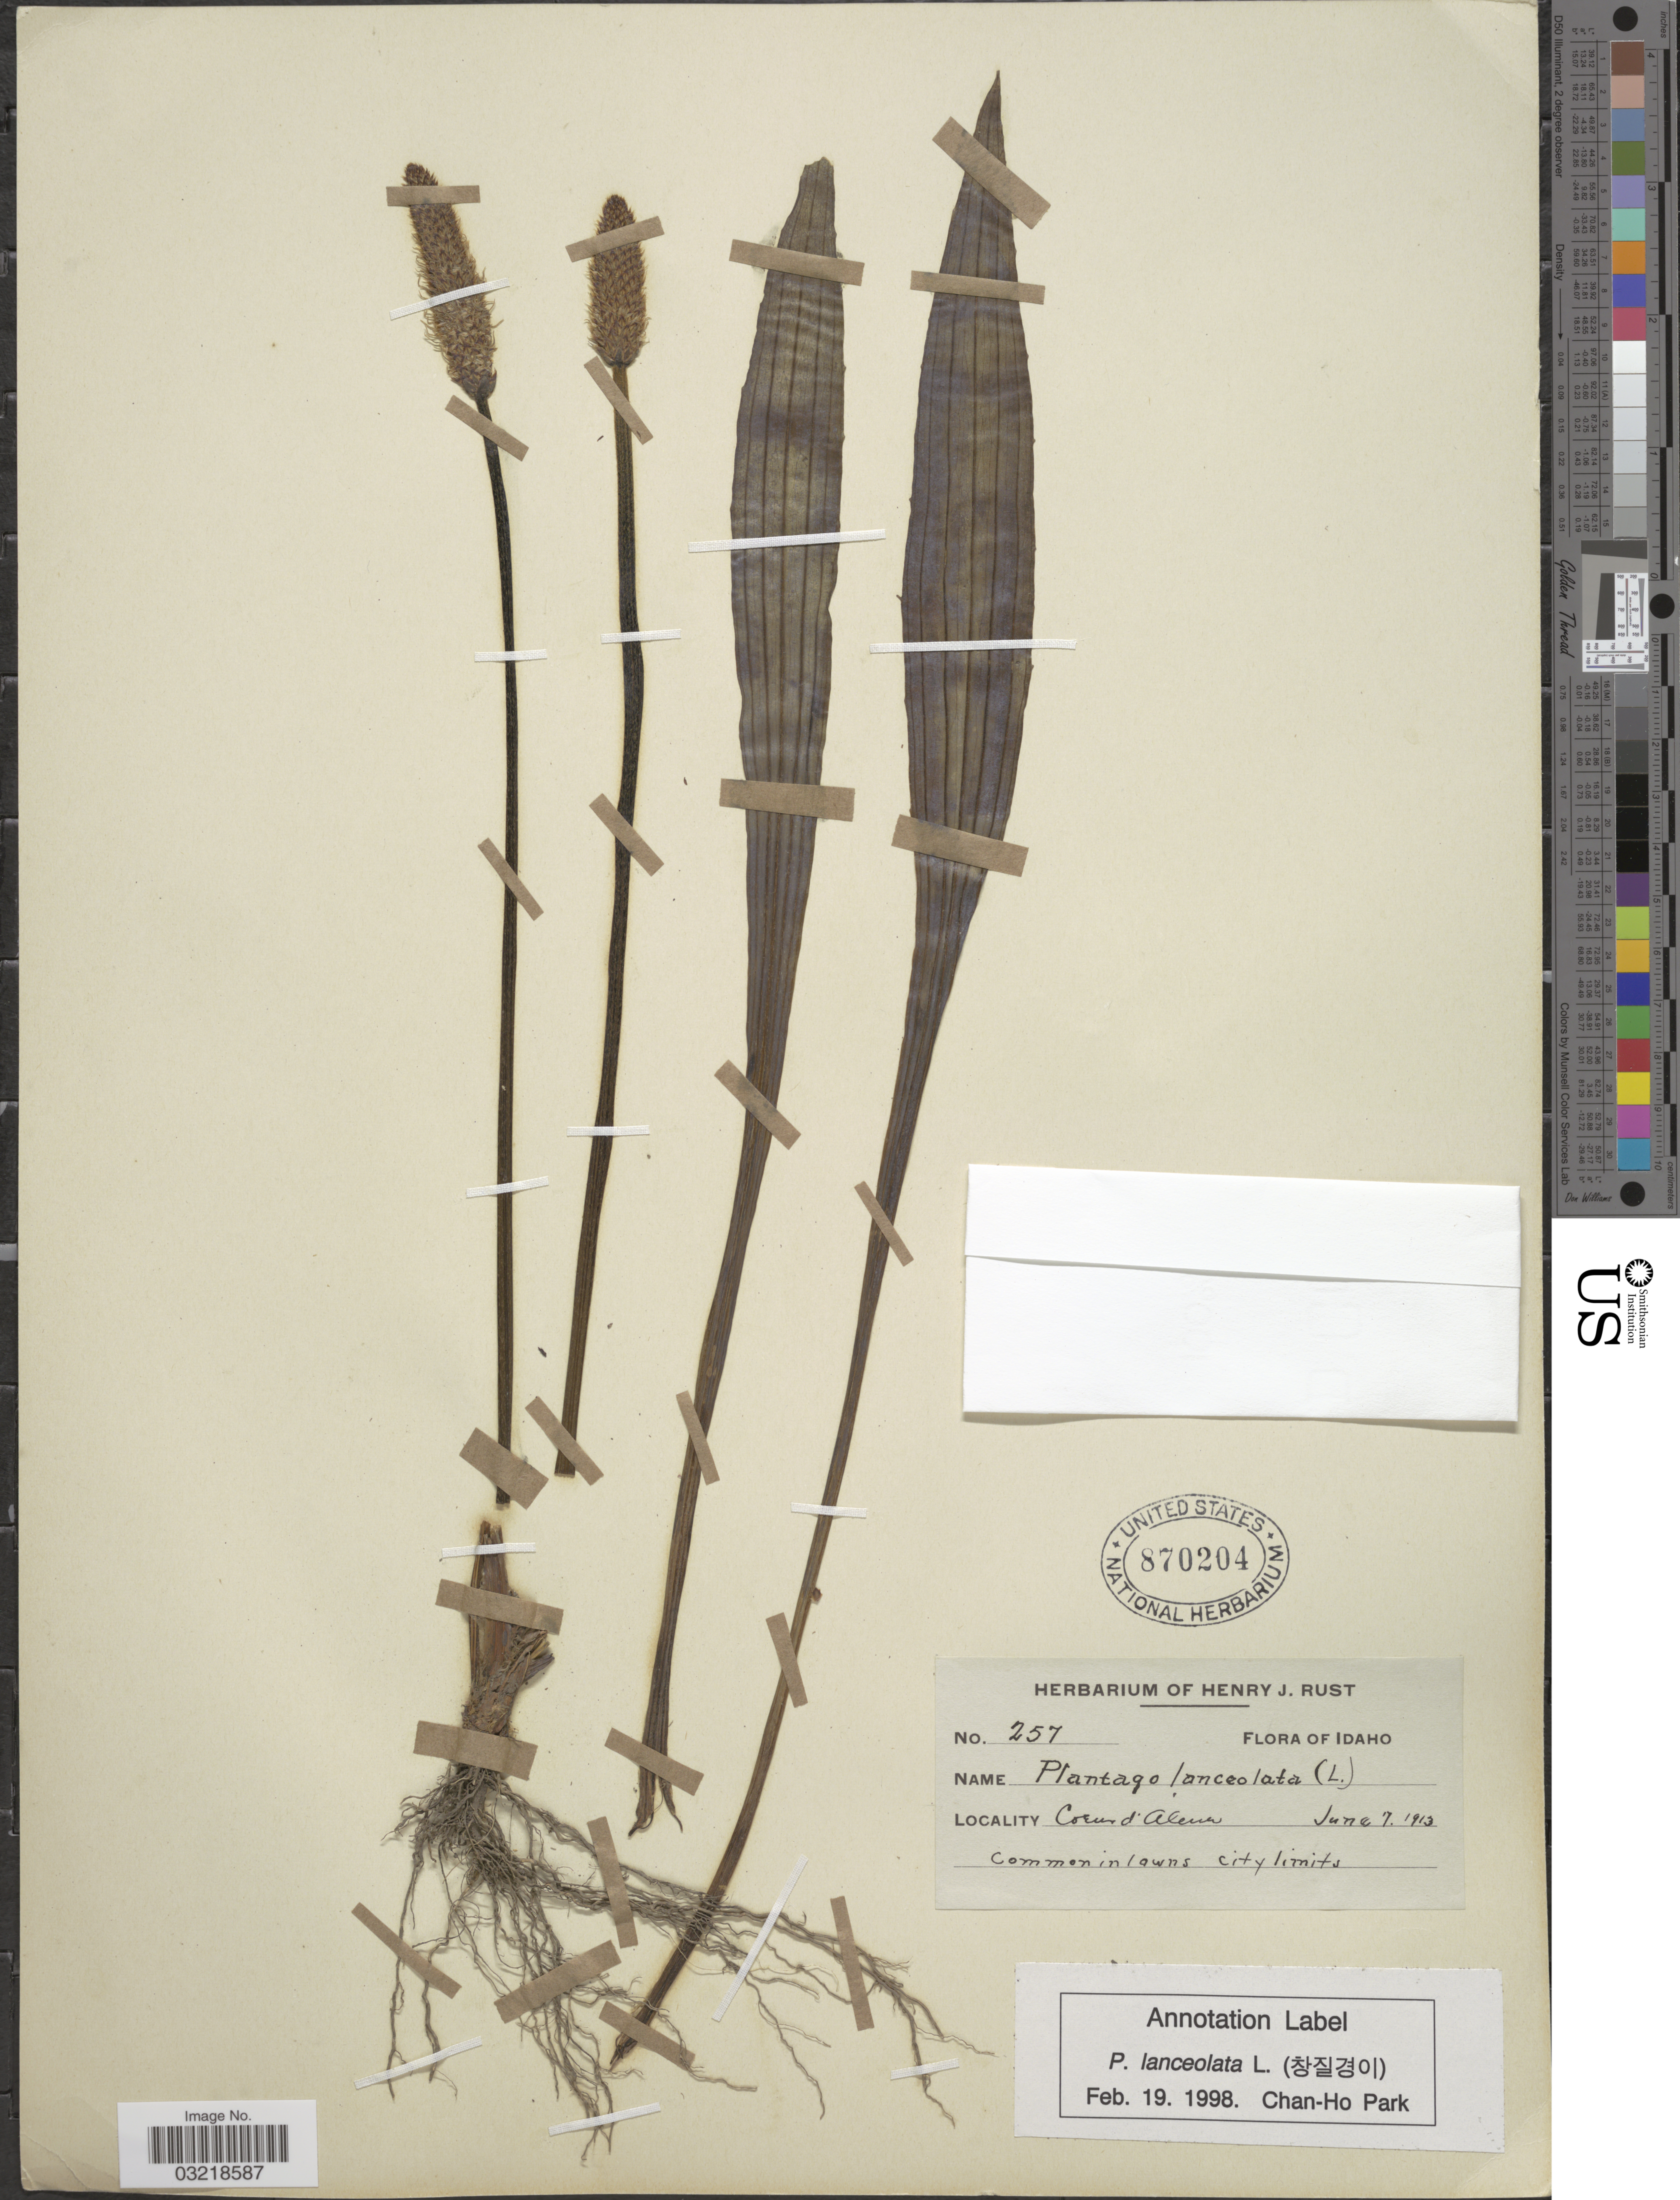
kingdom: Plantae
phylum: Tracheophyta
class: Magnoliopsida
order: Lamiales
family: Plantaginaceae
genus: Plantago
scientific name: Plantago lanceolata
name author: L.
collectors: ex herb. Henry J. Rust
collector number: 257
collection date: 1913-06-07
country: United States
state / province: Idaho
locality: Coeur d'Alene.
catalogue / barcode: US 870204